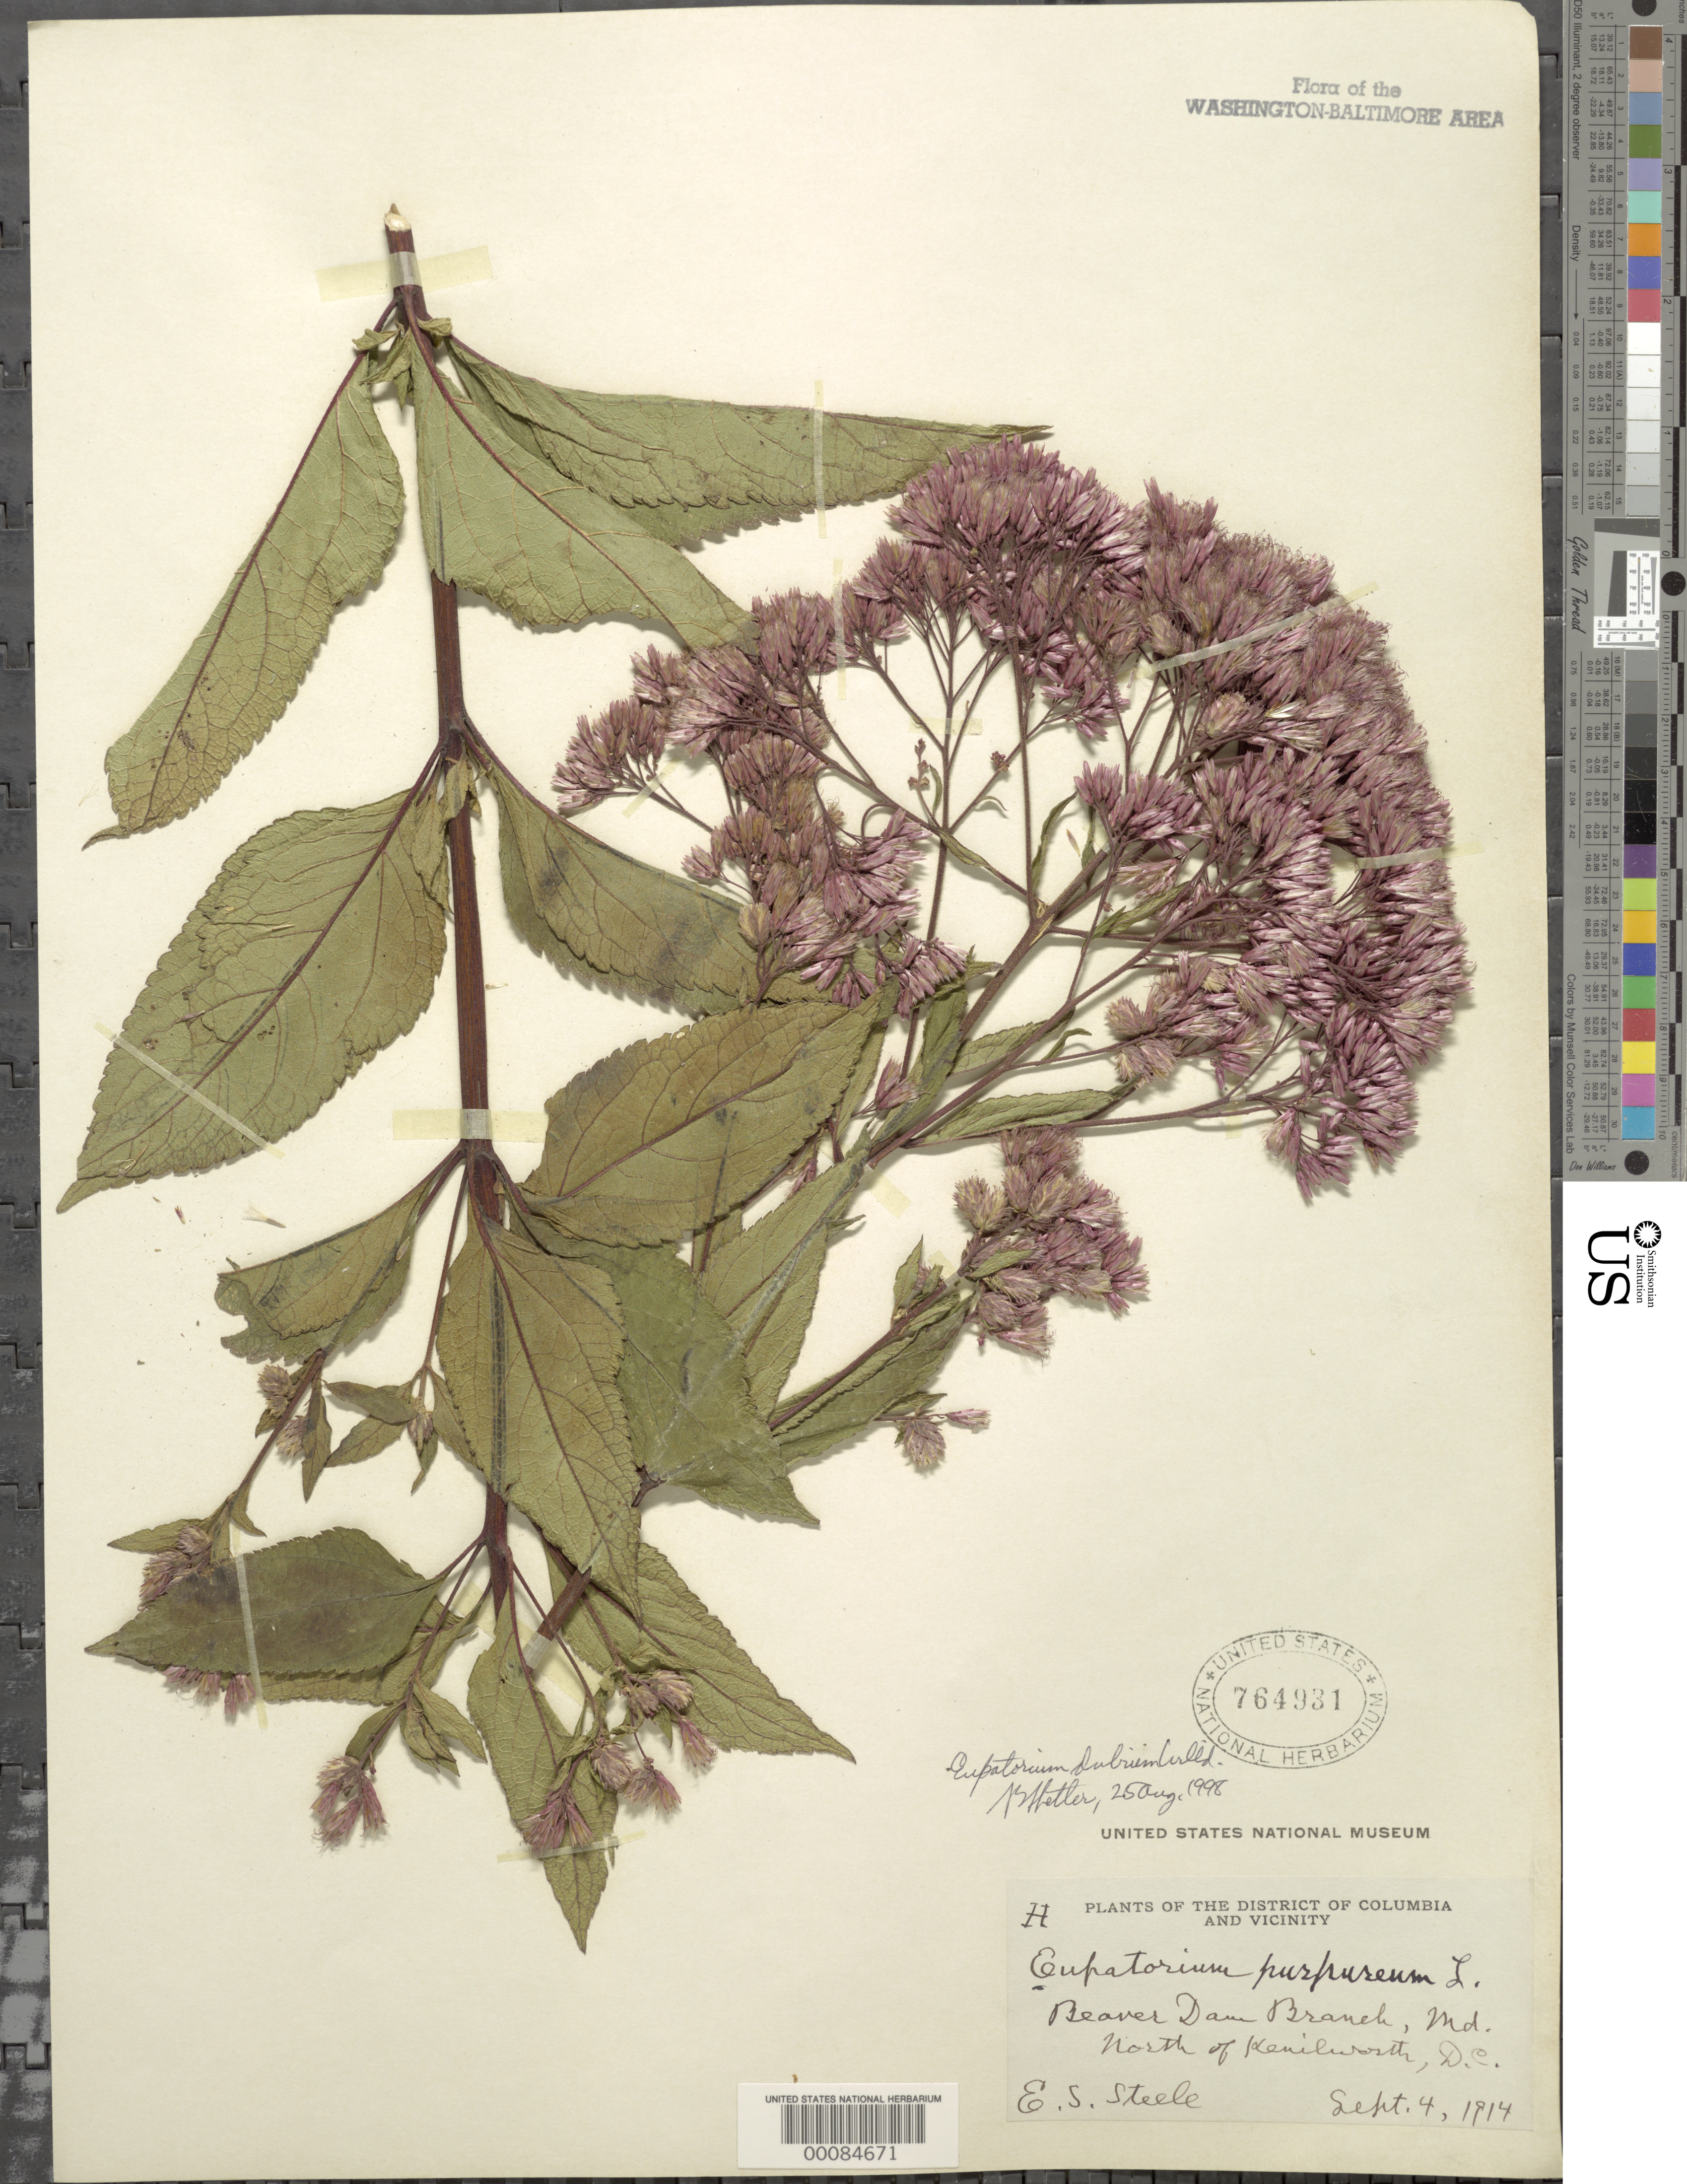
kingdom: Plantae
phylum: Tracheophyta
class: Magnoliopsida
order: Asterales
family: Asteraceae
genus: Eupatorium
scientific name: Eupatorium dubium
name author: Willd. ex Poir.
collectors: E. Steele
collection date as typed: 04 Sep 1914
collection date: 1914-09-04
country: United States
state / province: Maryland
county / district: Prince George's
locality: Beaver Dam Branch, north of Kenilworth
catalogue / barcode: US 764931